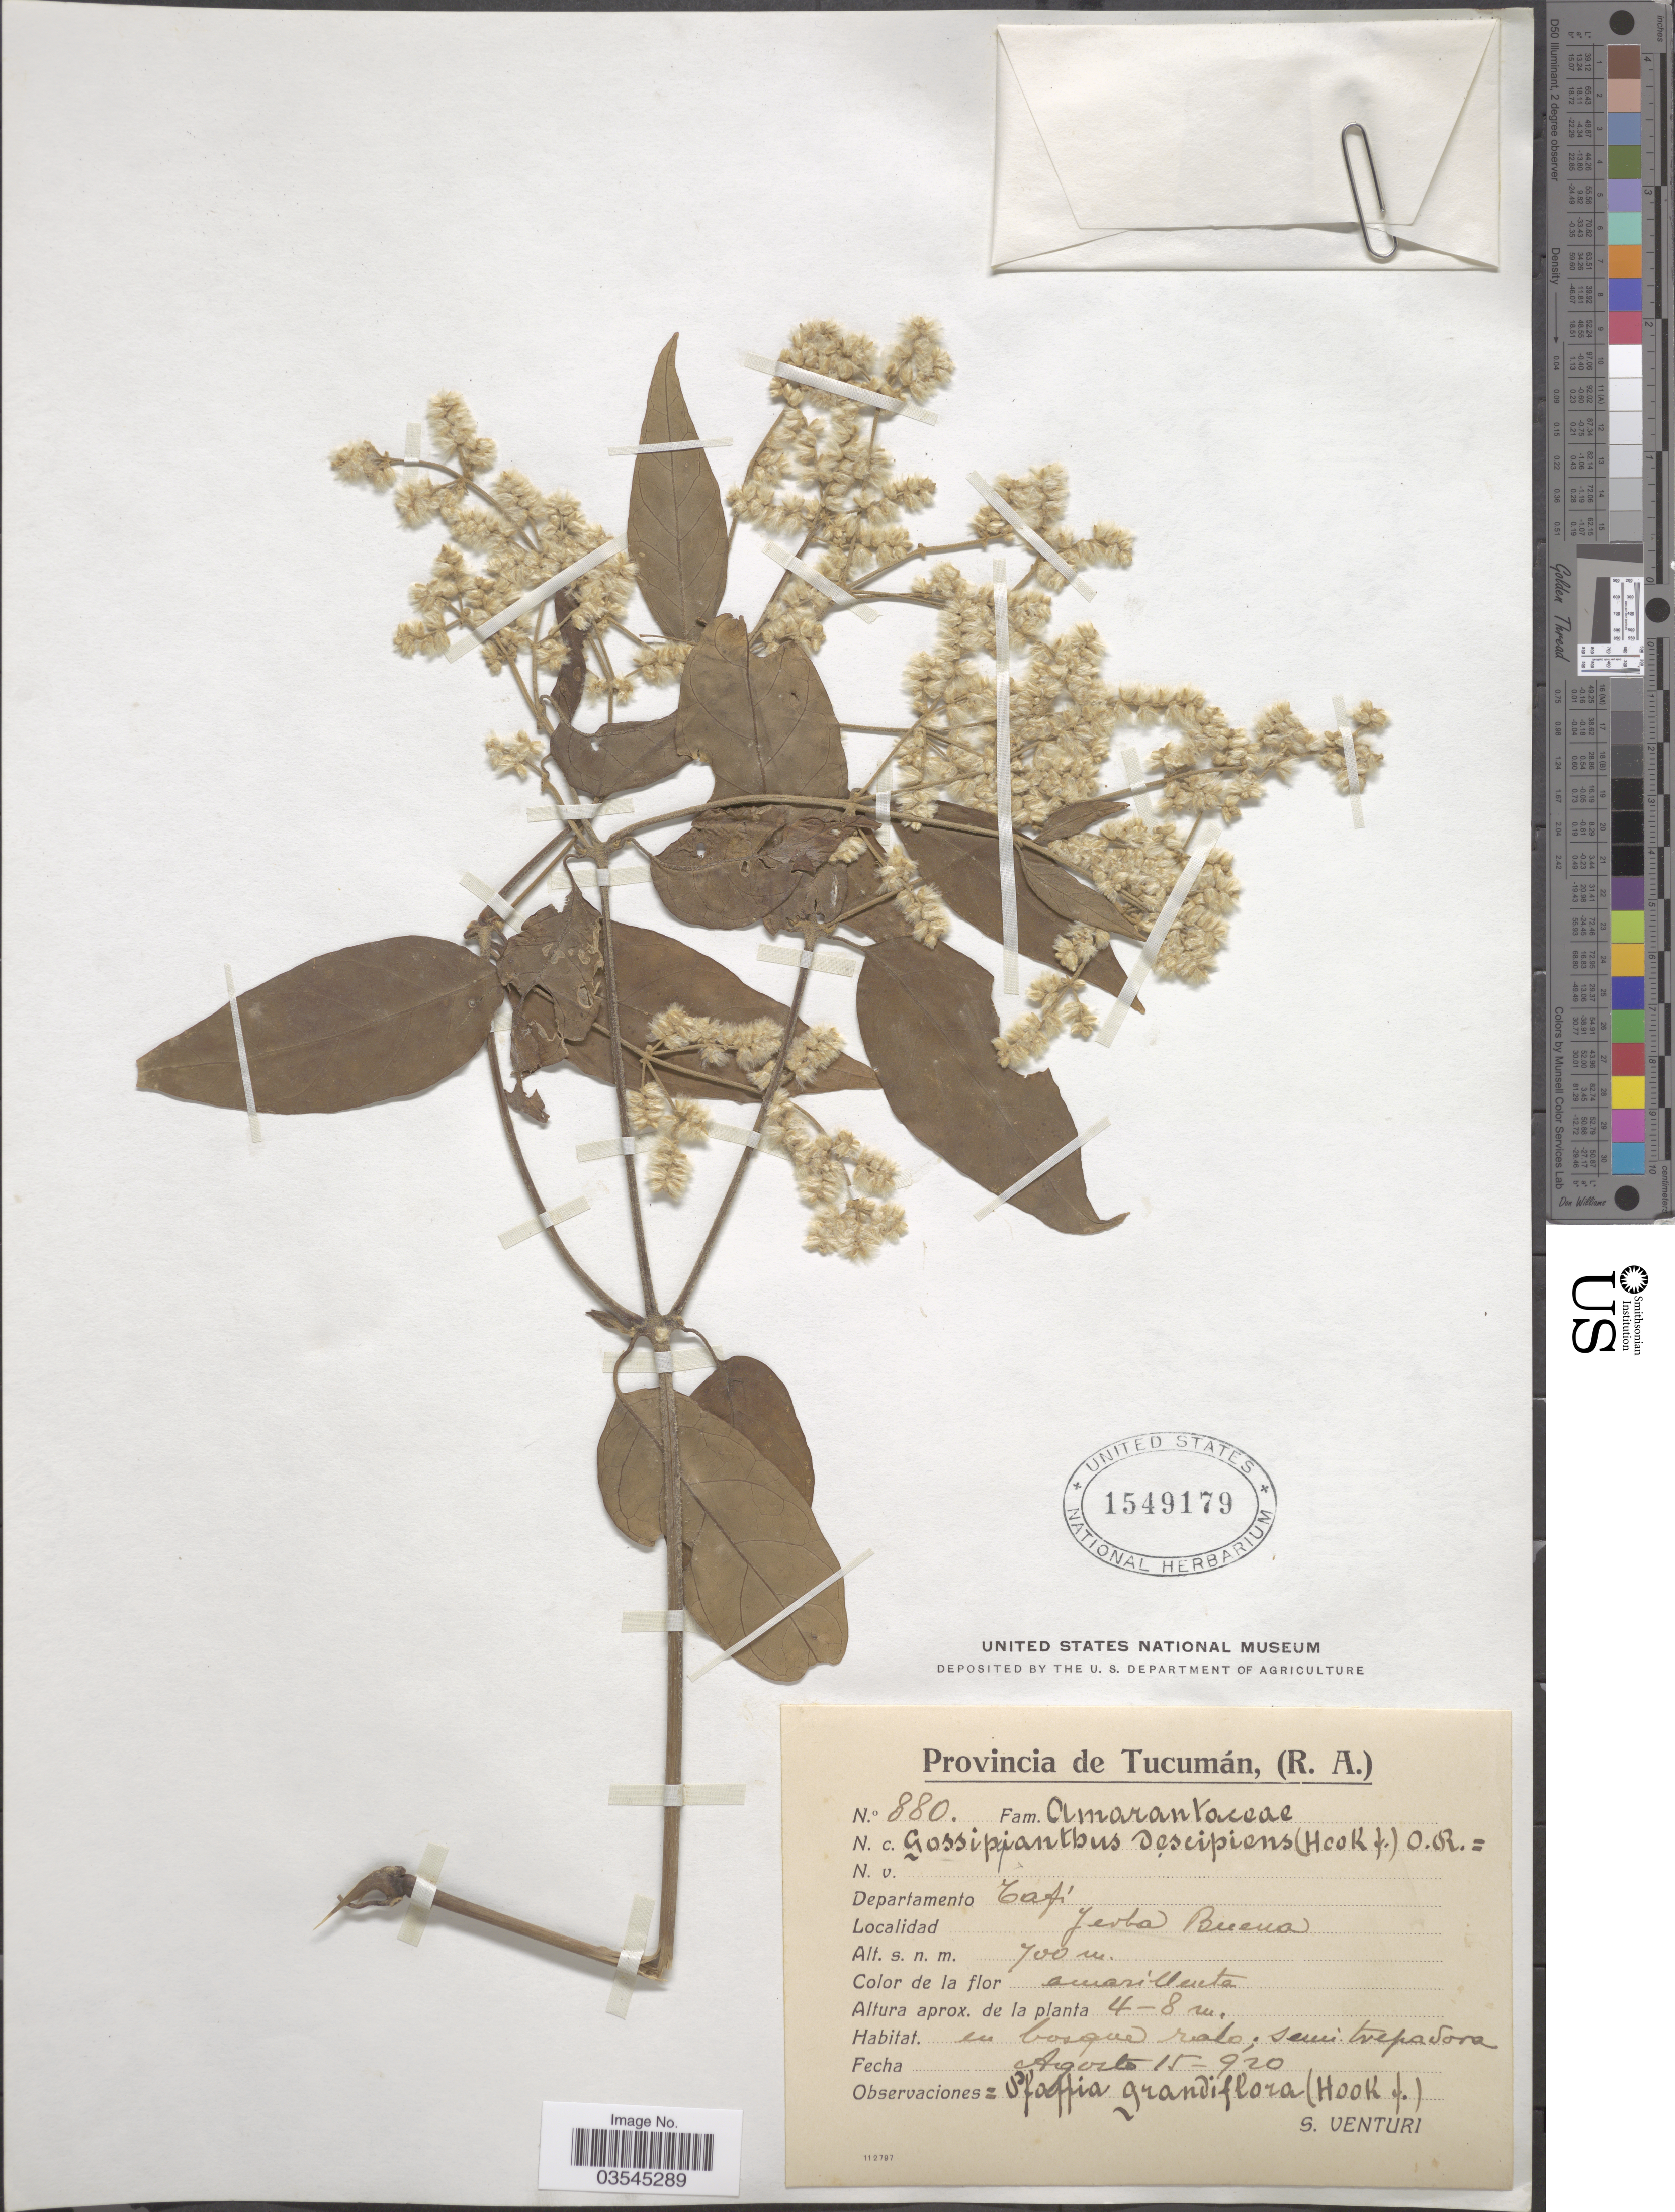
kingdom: Plantae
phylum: Tracheophyta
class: Magnoliopsida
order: Caryophyllales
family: Amaranthaceae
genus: Pfaffia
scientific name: Pfaffia grandiflora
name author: (Hook.) R.E. Fr.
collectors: S. Venturi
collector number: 880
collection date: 1920-08-15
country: Argentina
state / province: Tucuman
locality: Departamento Tafí. Yerba Buena.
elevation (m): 700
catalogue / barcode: US 1549179